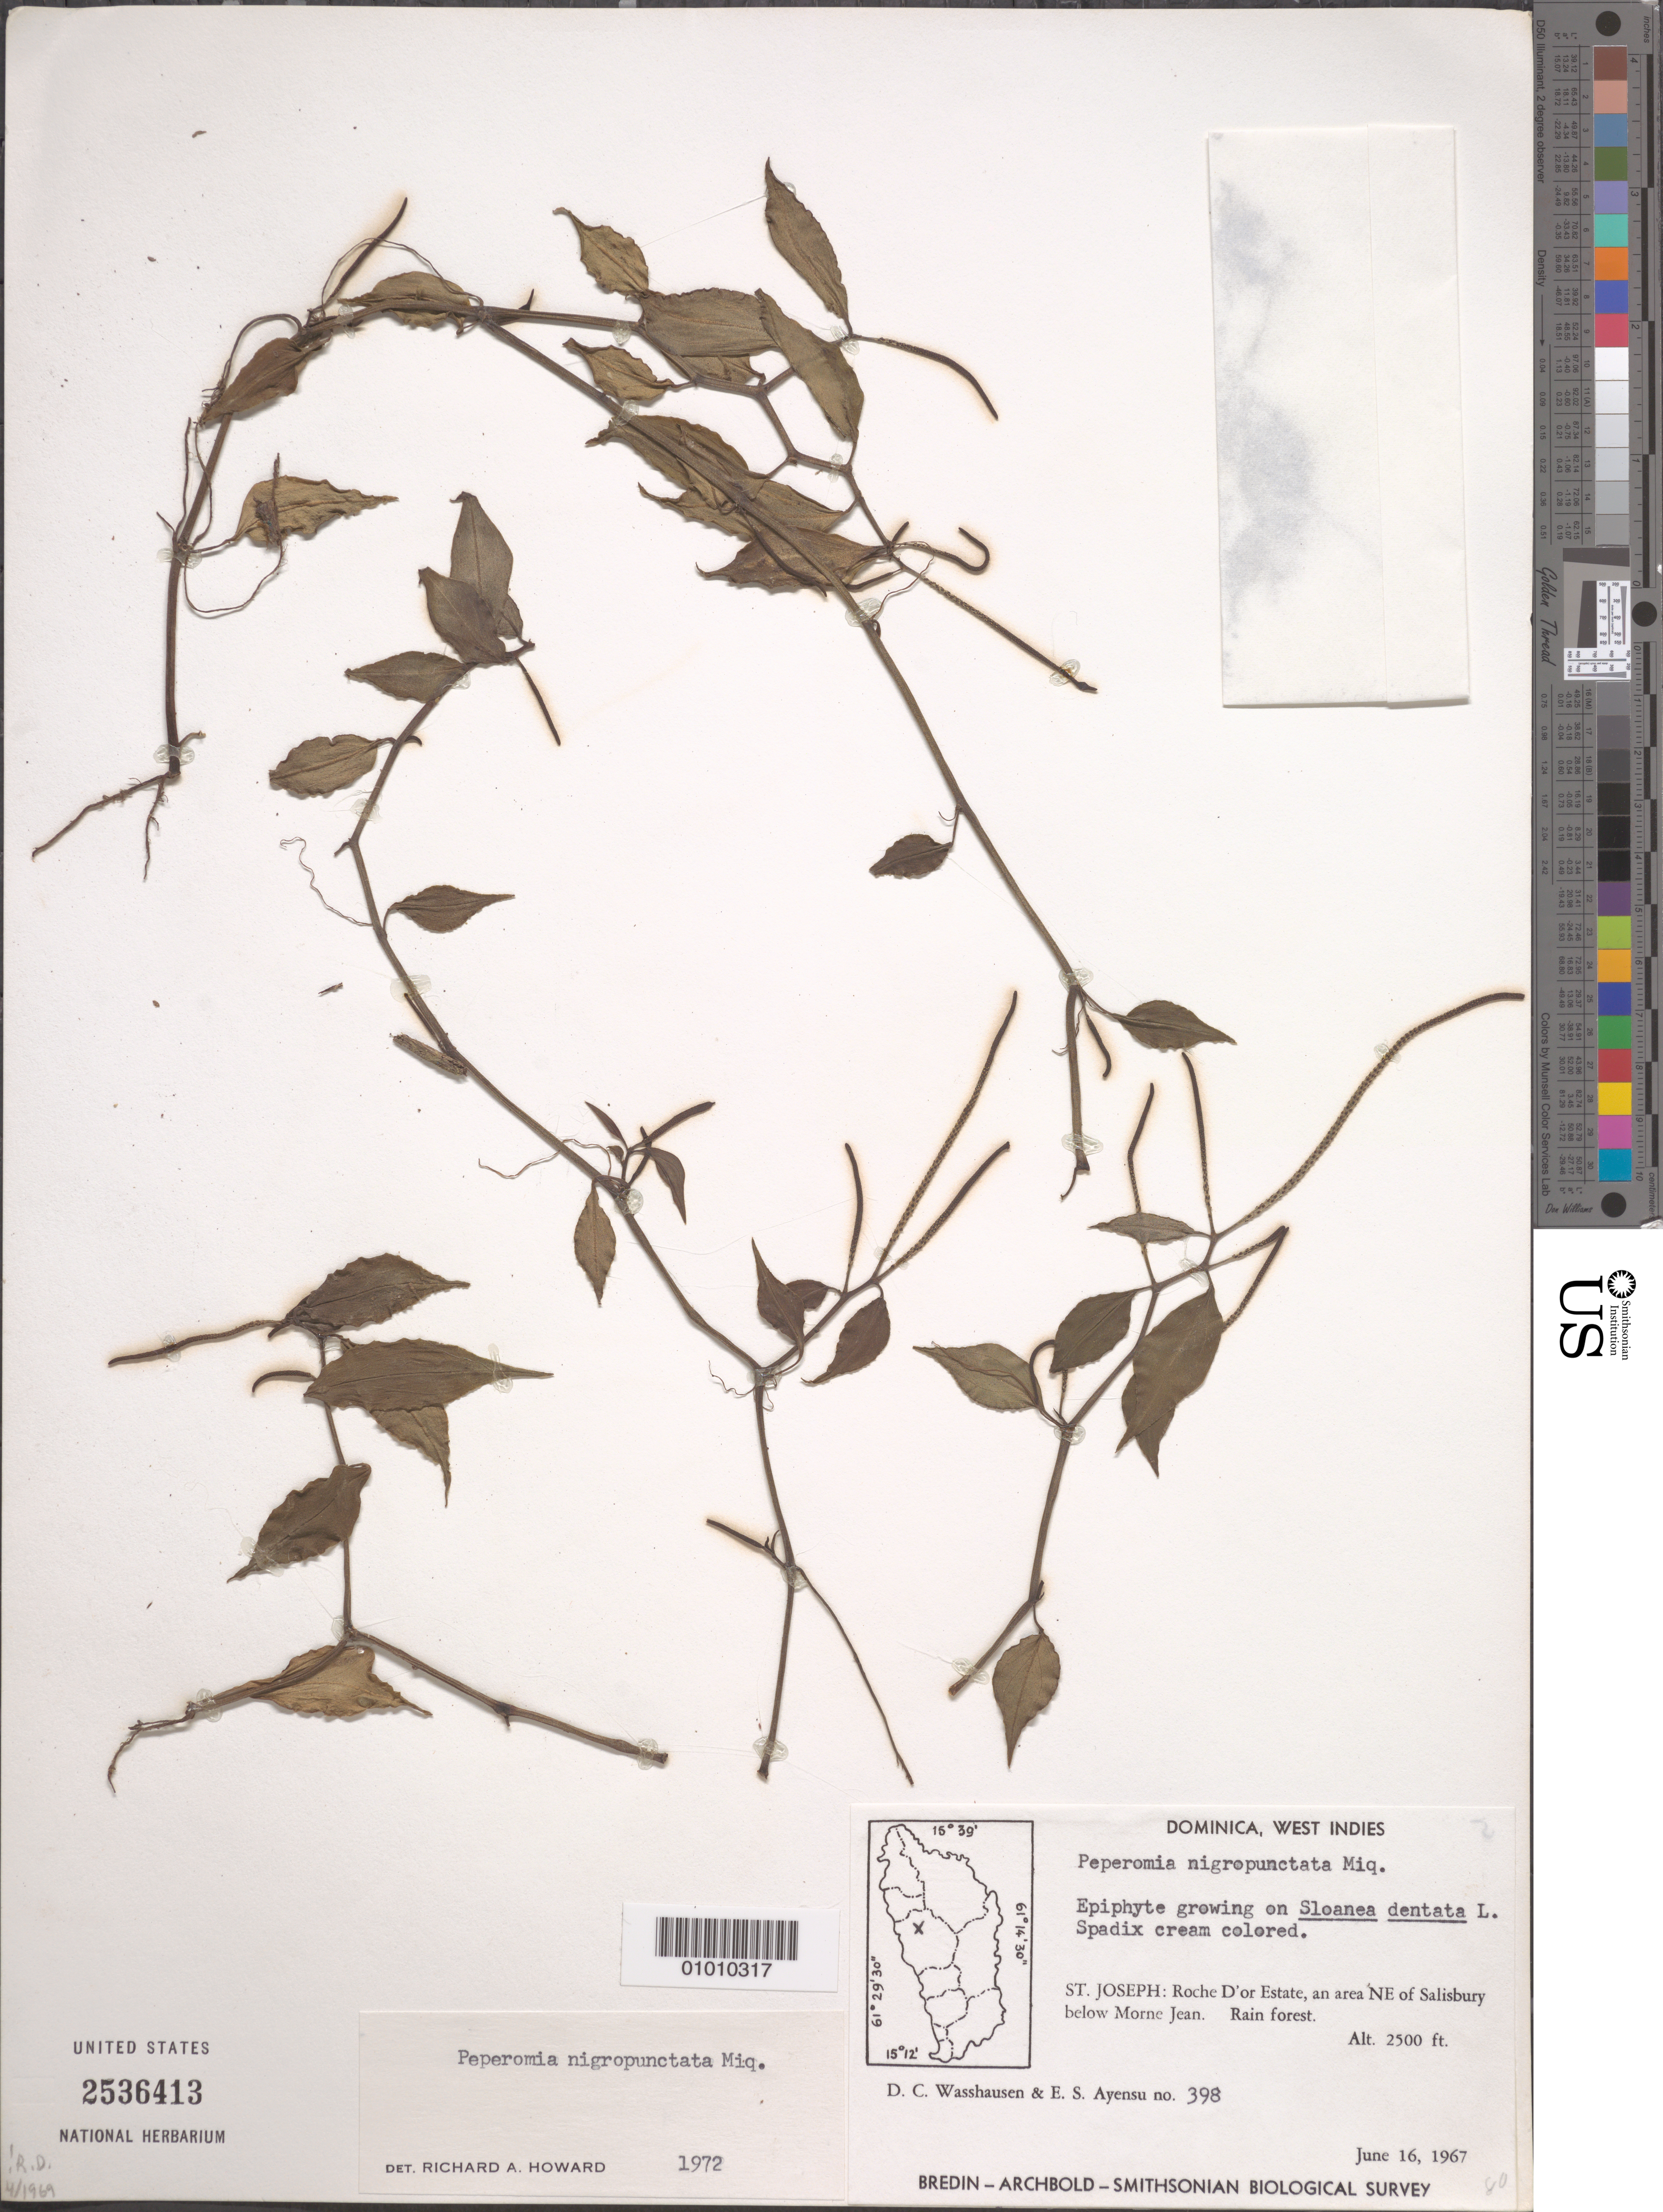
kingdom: Plantae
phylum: Tracheophyta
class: Magnoliopsida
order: Piperales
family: Piperaceae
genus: Peperomia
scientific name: Peperomia nigropunctata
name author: Miq.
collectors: D. C. Wasshausen & E. S. Ayensu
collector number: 398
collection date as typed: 16 Jun 1967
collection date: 1967-06-16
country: Dominica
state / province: St. Joseph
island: Dominica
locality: St. Joseph: Roche D'or Estate, an area NE of Salisbury below Morne Jean. Rainforest.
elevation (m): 762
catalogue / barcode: US 2536413